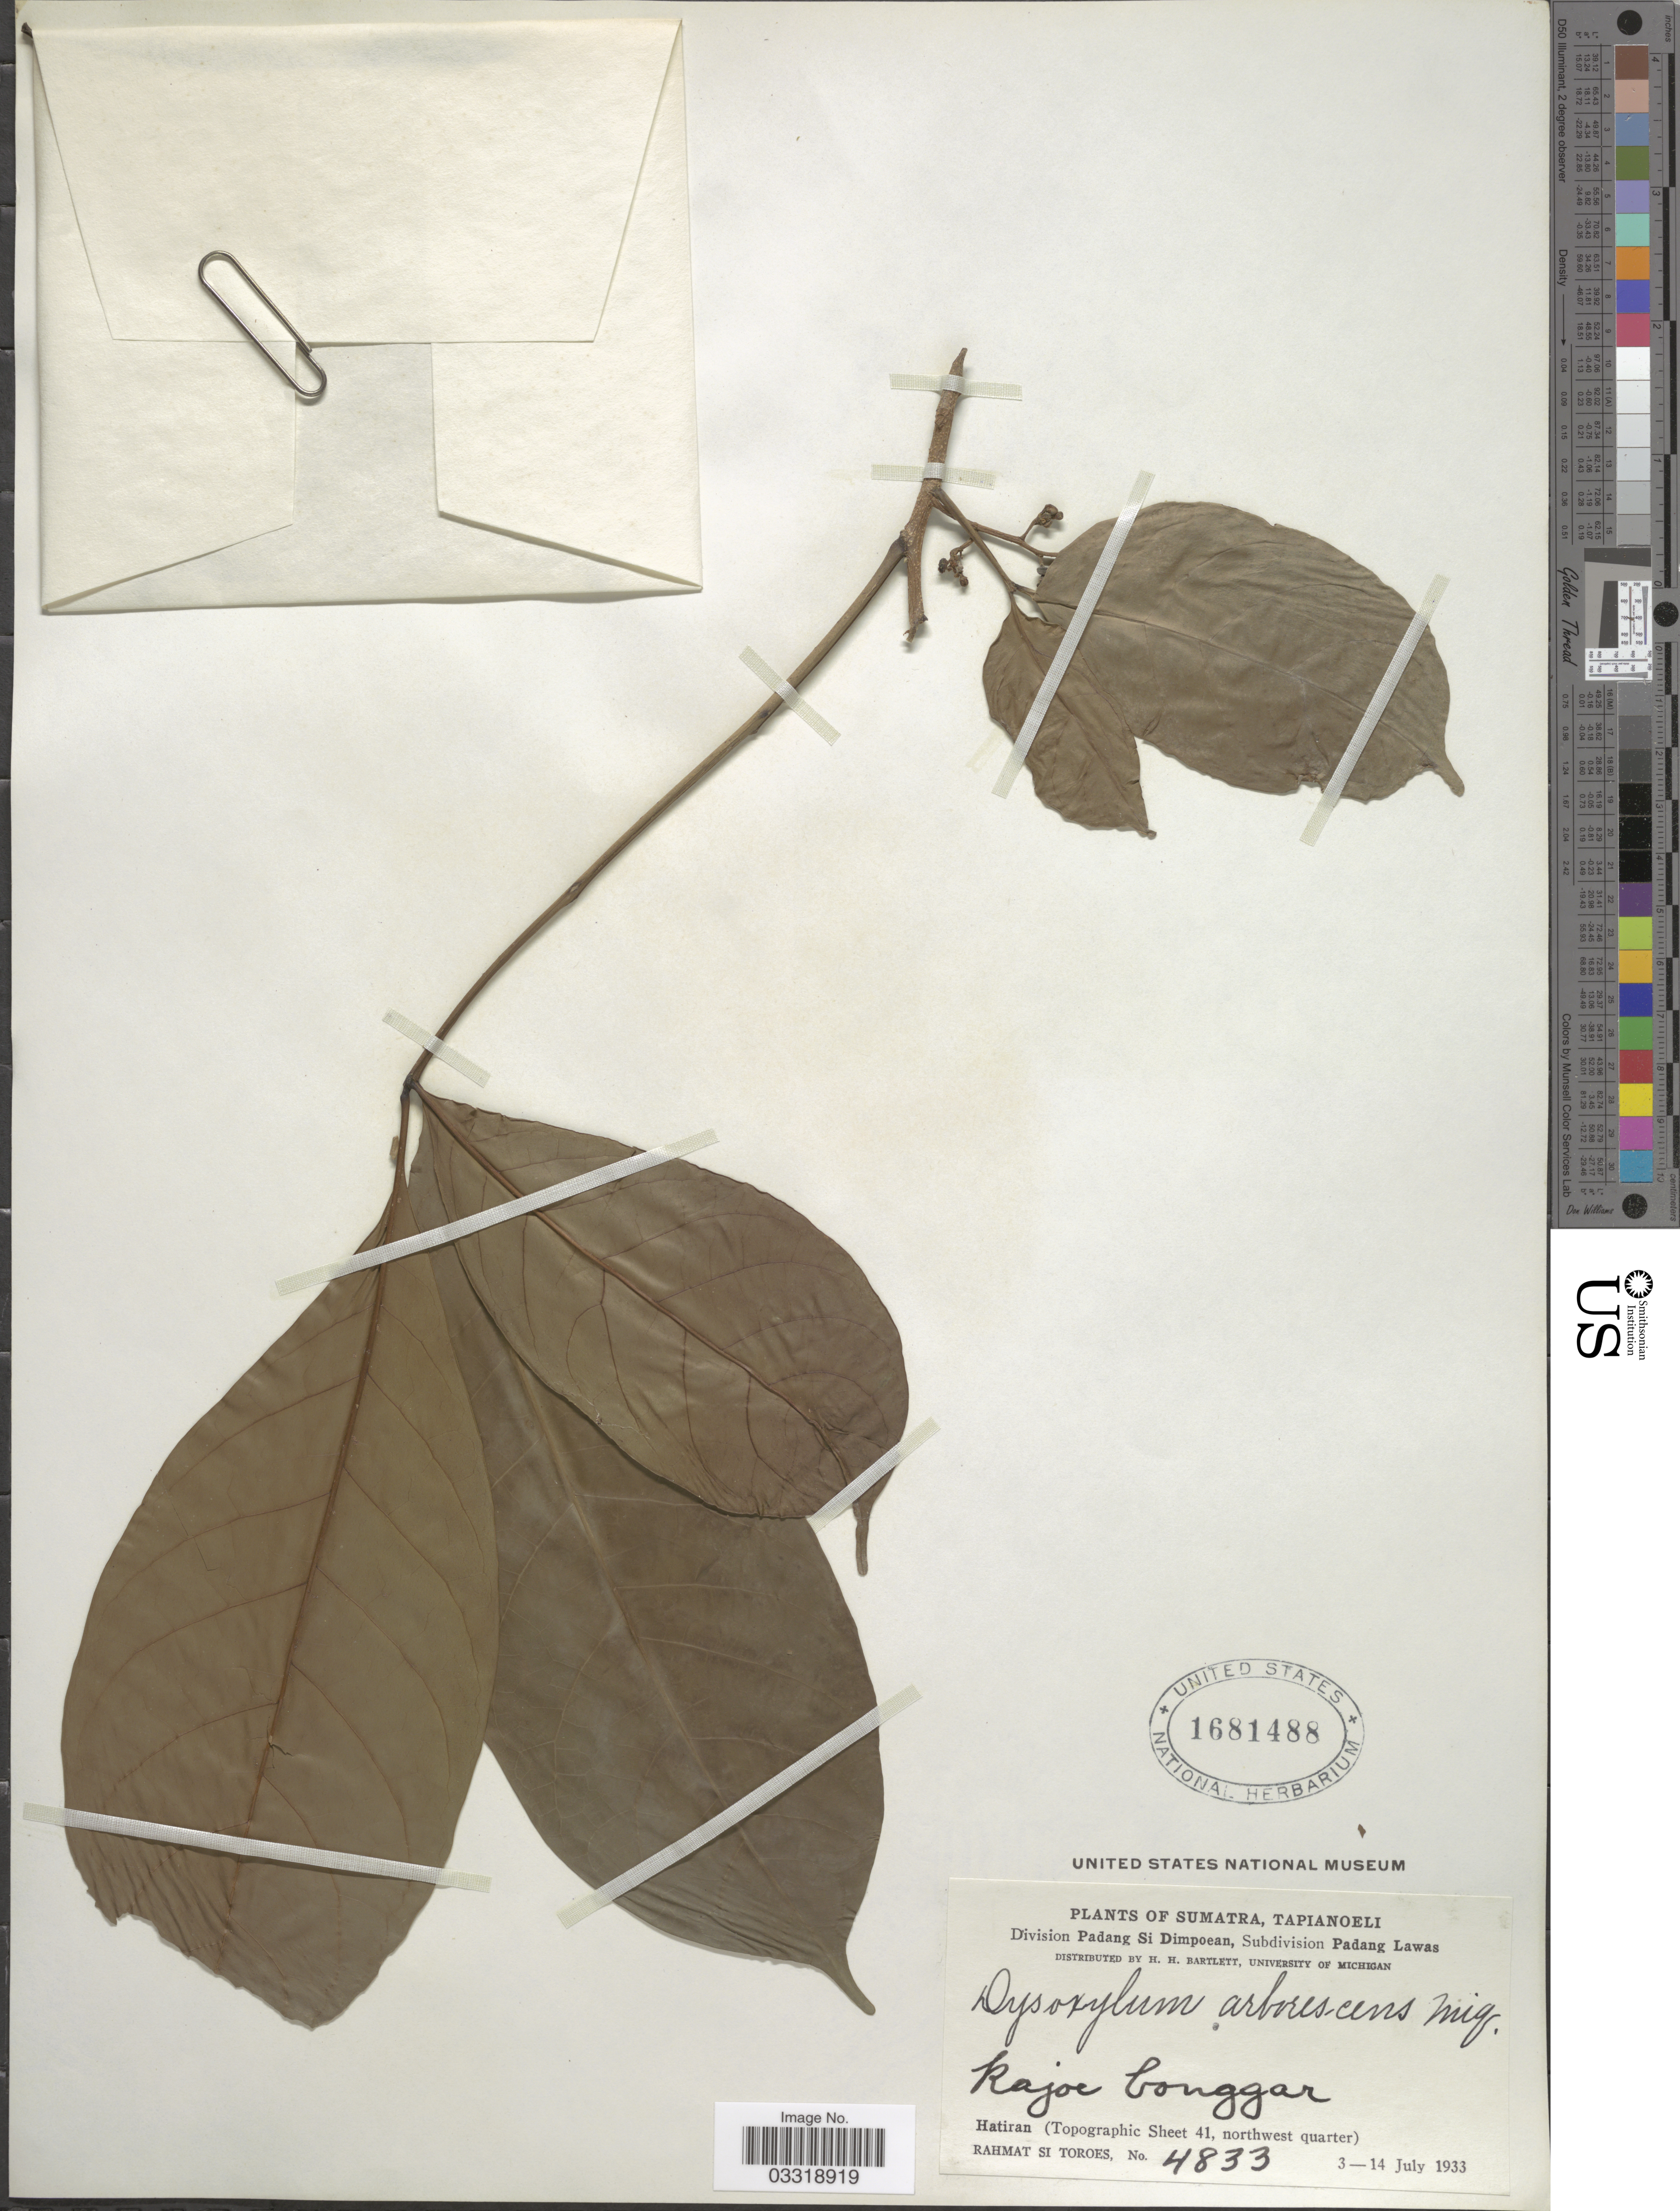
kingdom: Plantae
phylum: Tracheophyta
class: Magnoliopsida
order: Sapindales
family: Meliaceae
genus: Goniocheton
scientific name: Goniocheton arborescens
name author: Blume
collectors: Rahmat Si Boeea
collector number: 4833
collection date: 1933-07-03/1933-07-14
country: Indonesia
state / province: Sumatra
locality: Tapianoeli. Division Padang Si Dimpoean, Subdivision Padang Lawas. Hatiran (Topographic Sheet 41, northwest quarter).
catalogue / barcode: US 1681488